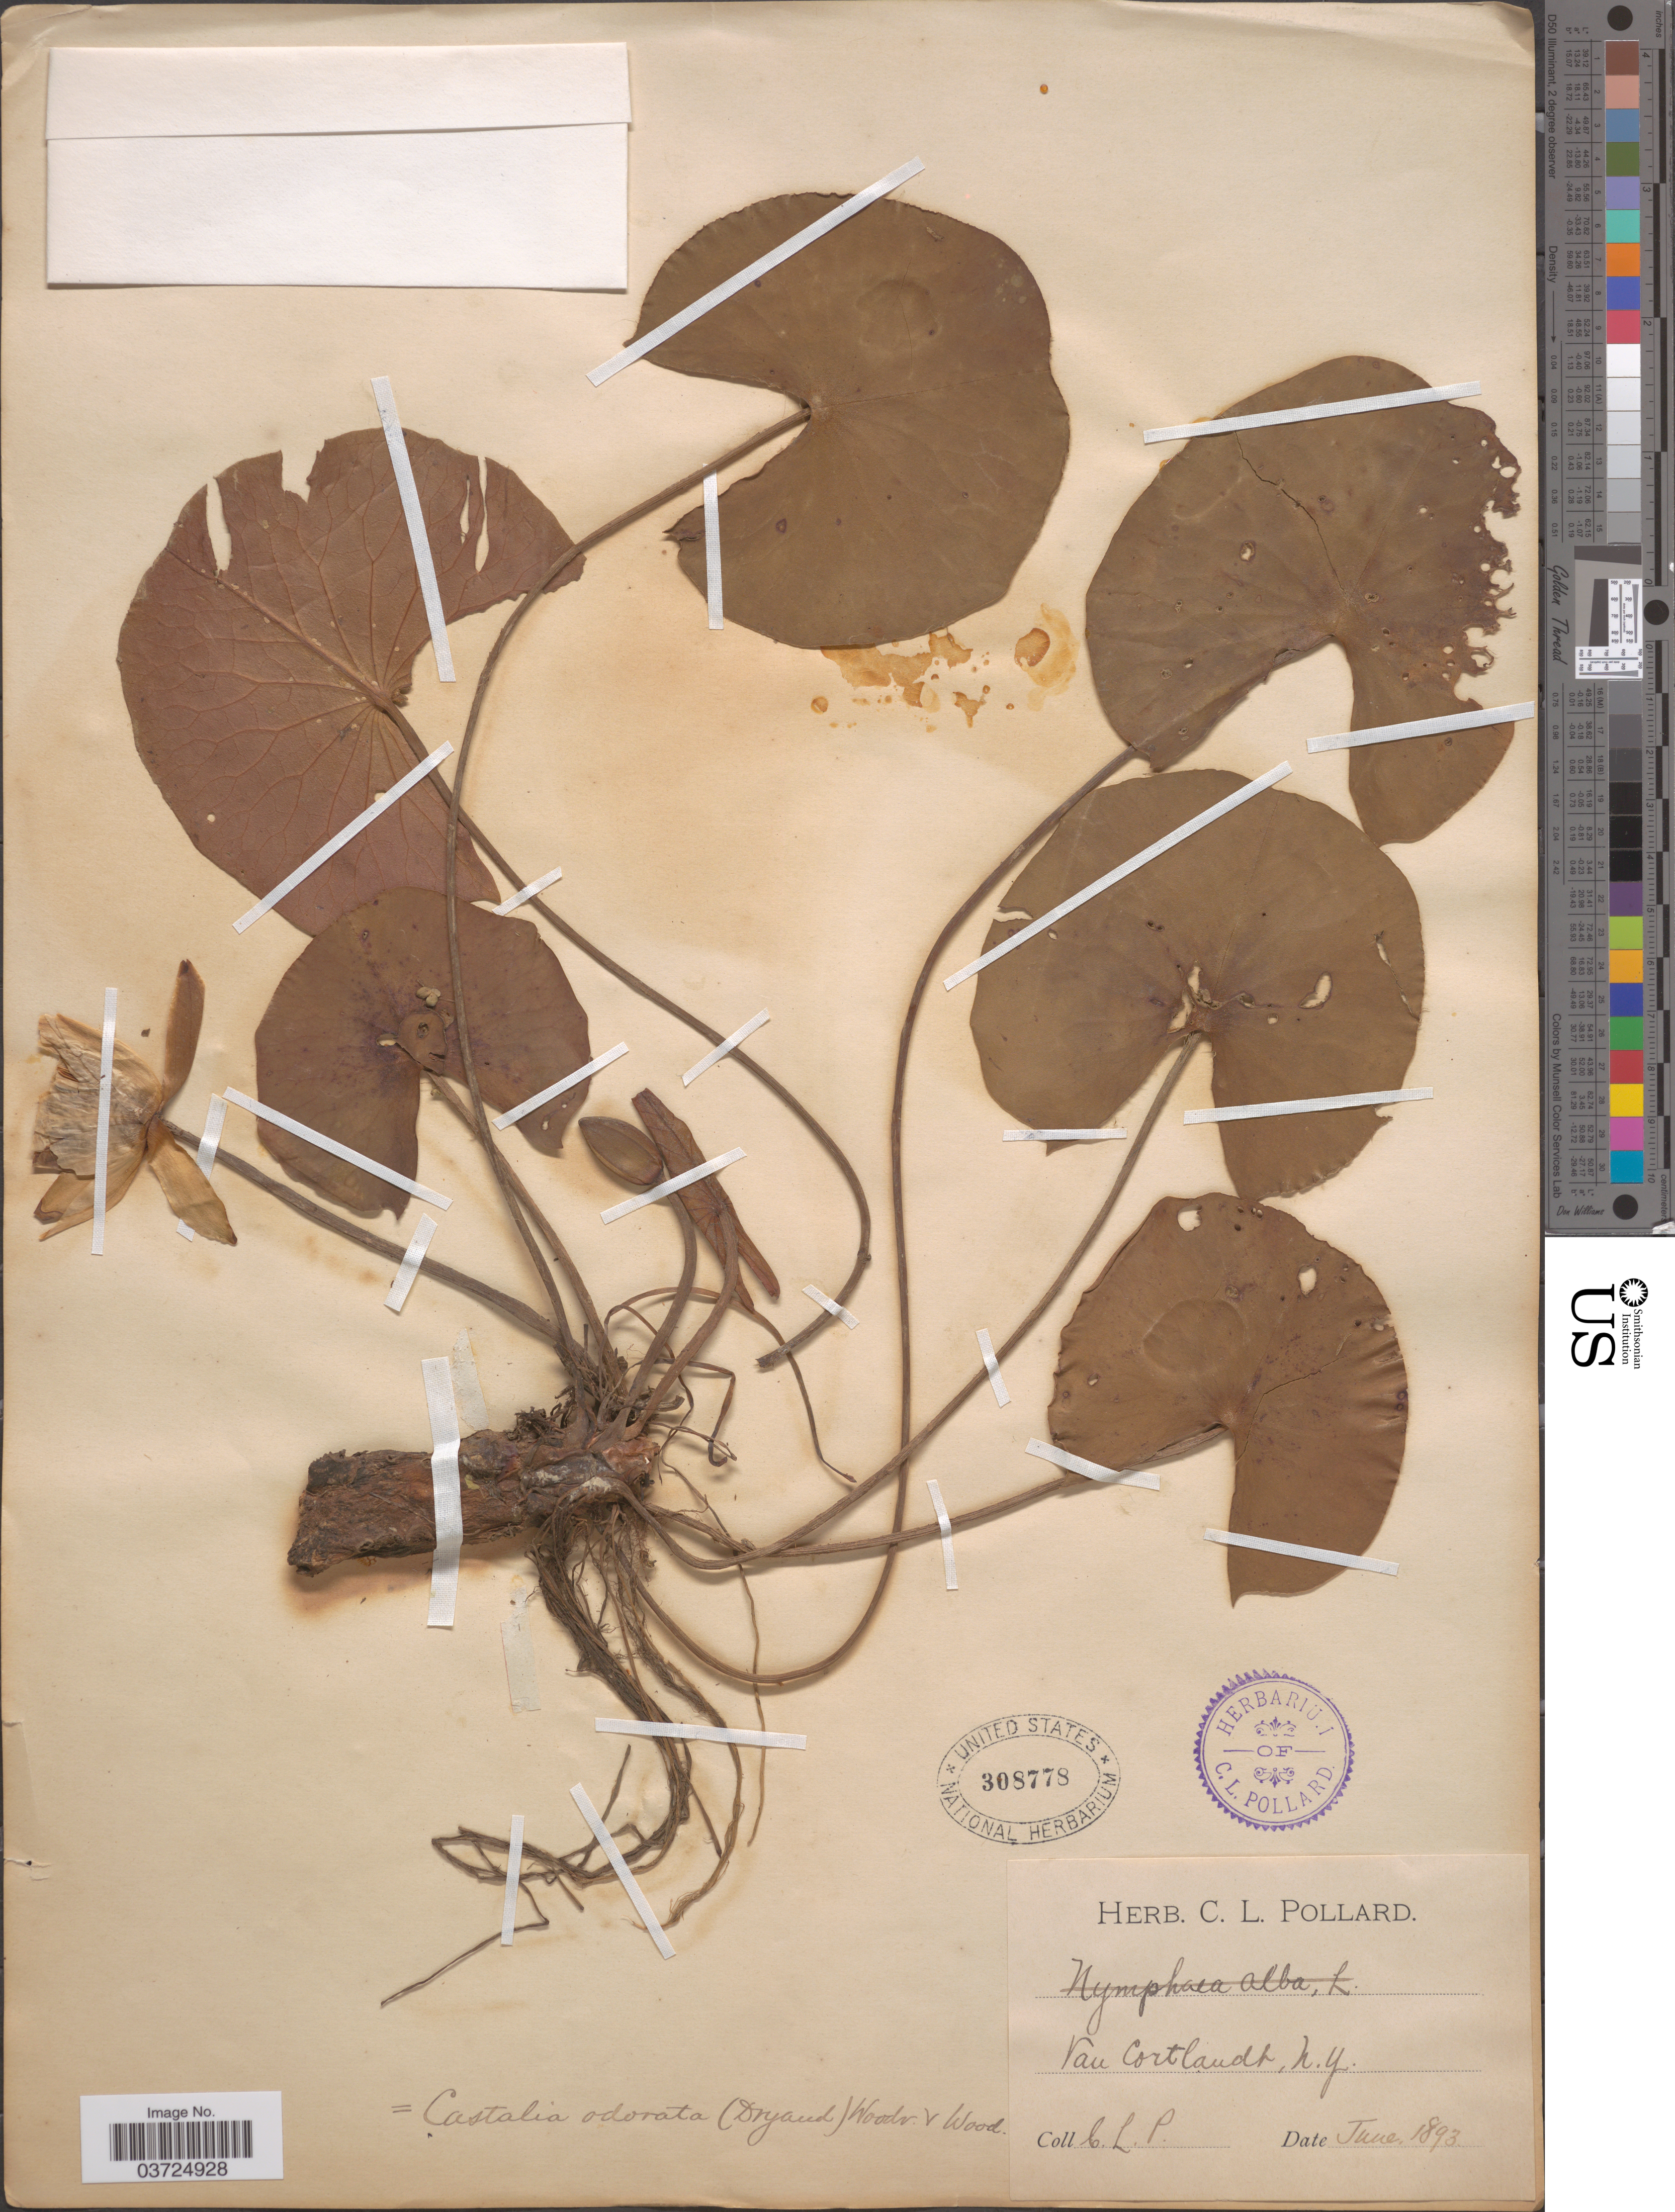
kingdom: Plantae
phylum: Tracheophyta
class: Magnoliopsida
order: Nymphaeales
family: Nymphaeaceae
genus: Nymphaea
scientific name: Nymphaea odorata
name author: Aiton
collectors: C. L. Pollard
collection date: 1893-06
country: United States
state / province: New York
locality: Van Cortlandt.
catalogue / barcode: US 308778